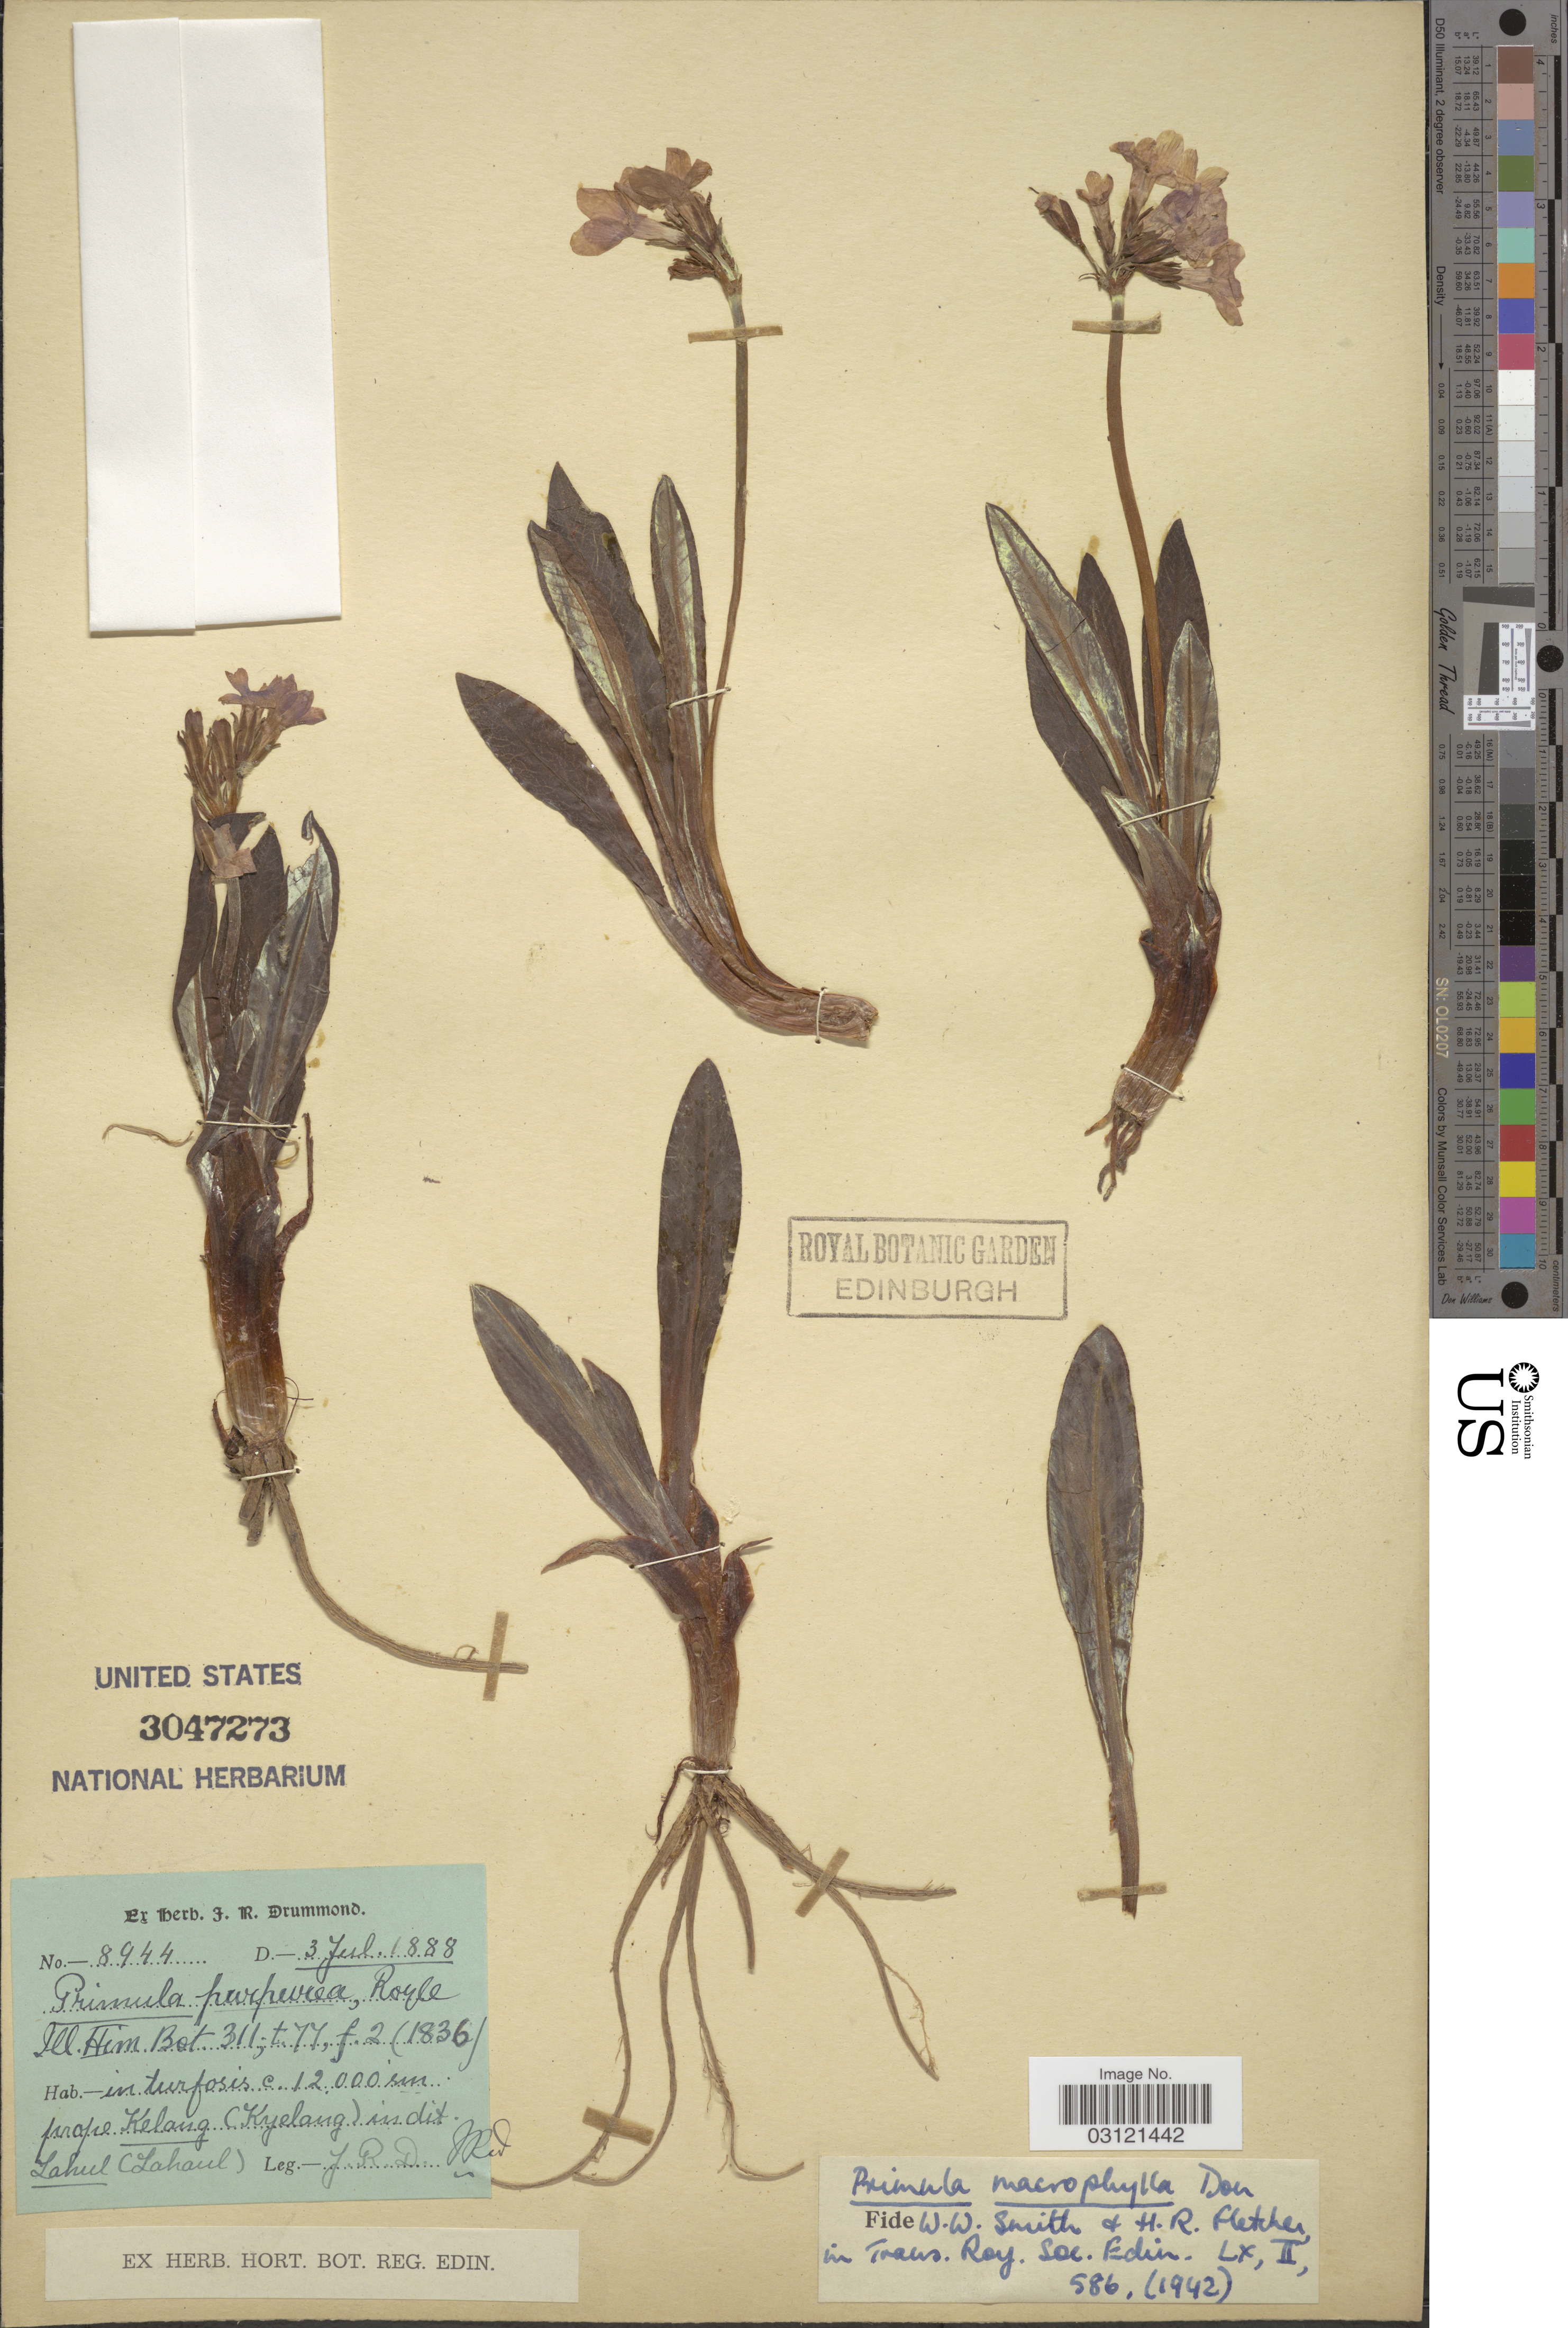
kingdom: Plantae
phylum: Tracheophyta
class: Magnoliopsida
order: Ericales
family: Primulaceae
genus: Primula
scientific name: Primula macrophylla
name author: D. Don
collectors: J. R. Drummond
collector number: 8944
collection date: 1888-07-03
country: India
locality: In turfosis prope Kelang (Kyelang) in dit Lahul (Lahaul).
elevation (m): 3658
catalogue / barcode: US 3047273